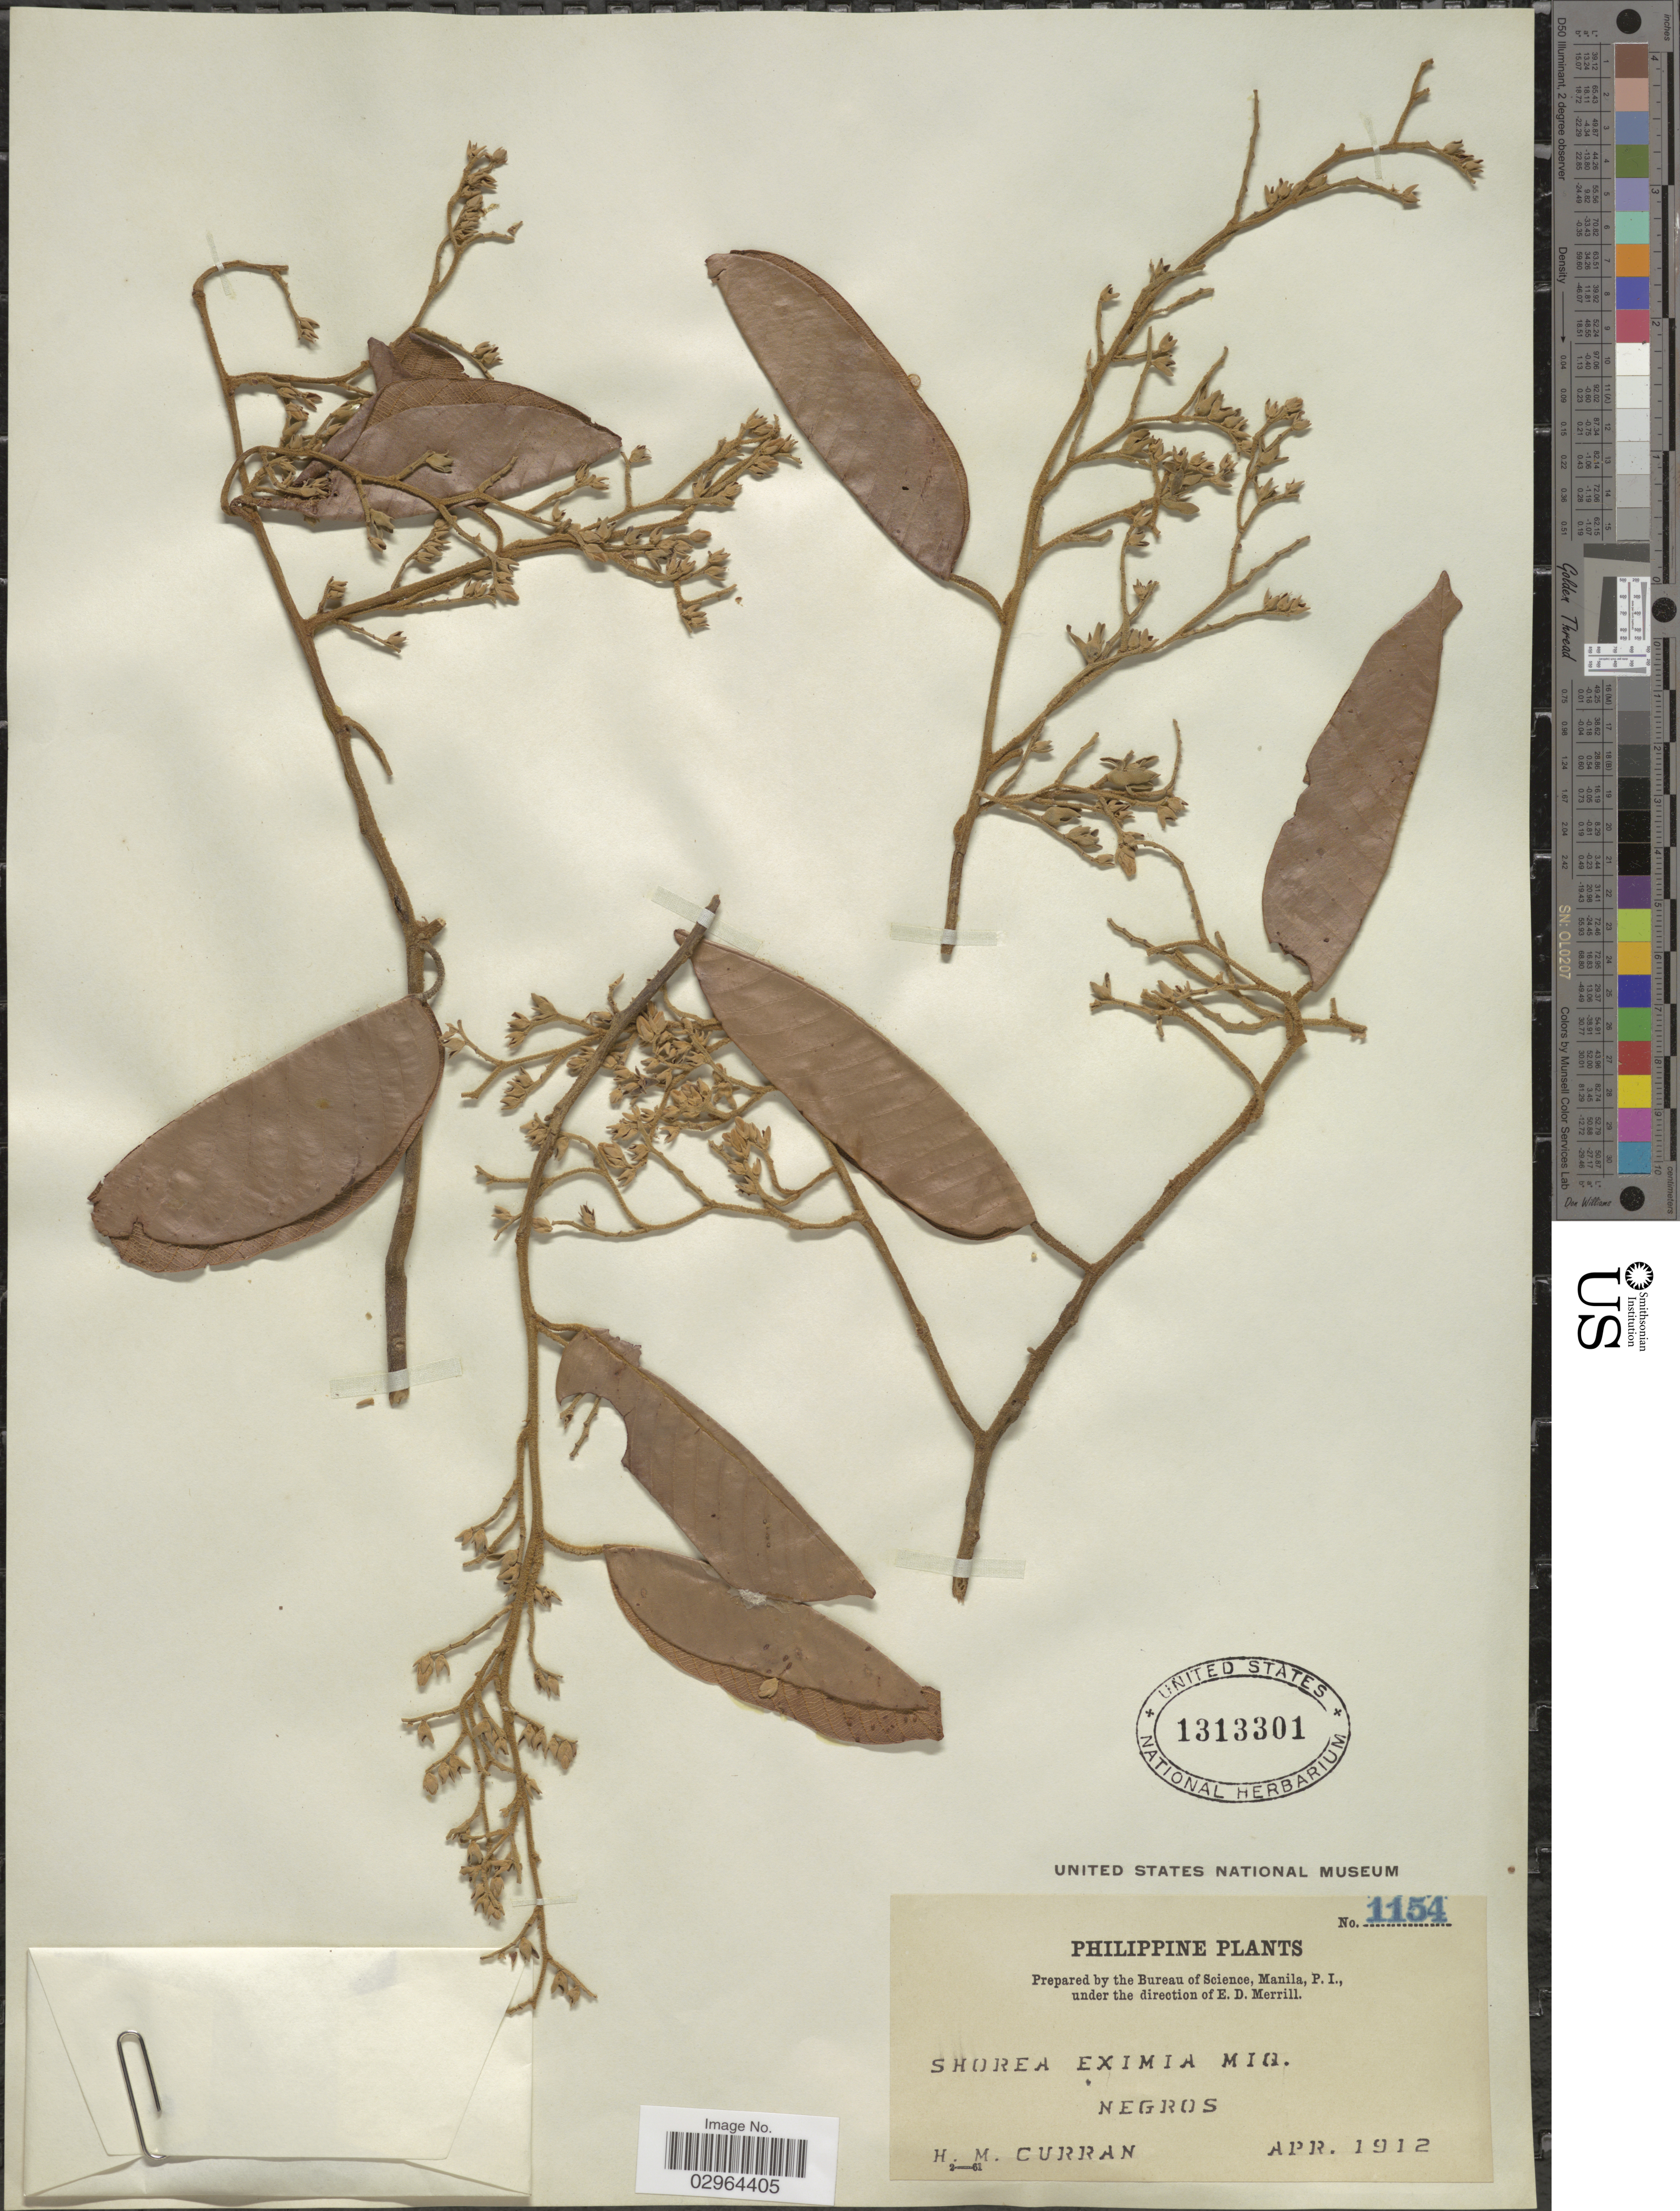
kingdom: Plantae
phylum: Tracheophyta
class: Magnoliopsida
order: Malvales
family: Dipterocarpaceae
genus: Rubroshorea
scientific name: Rubroshorea almon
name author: (Foxw.) P.S. Ashton & J. Heck.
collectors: H. M. Curran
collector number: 1154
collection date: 1912-04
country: Philippines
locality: Negros.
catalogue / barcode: US 1313301